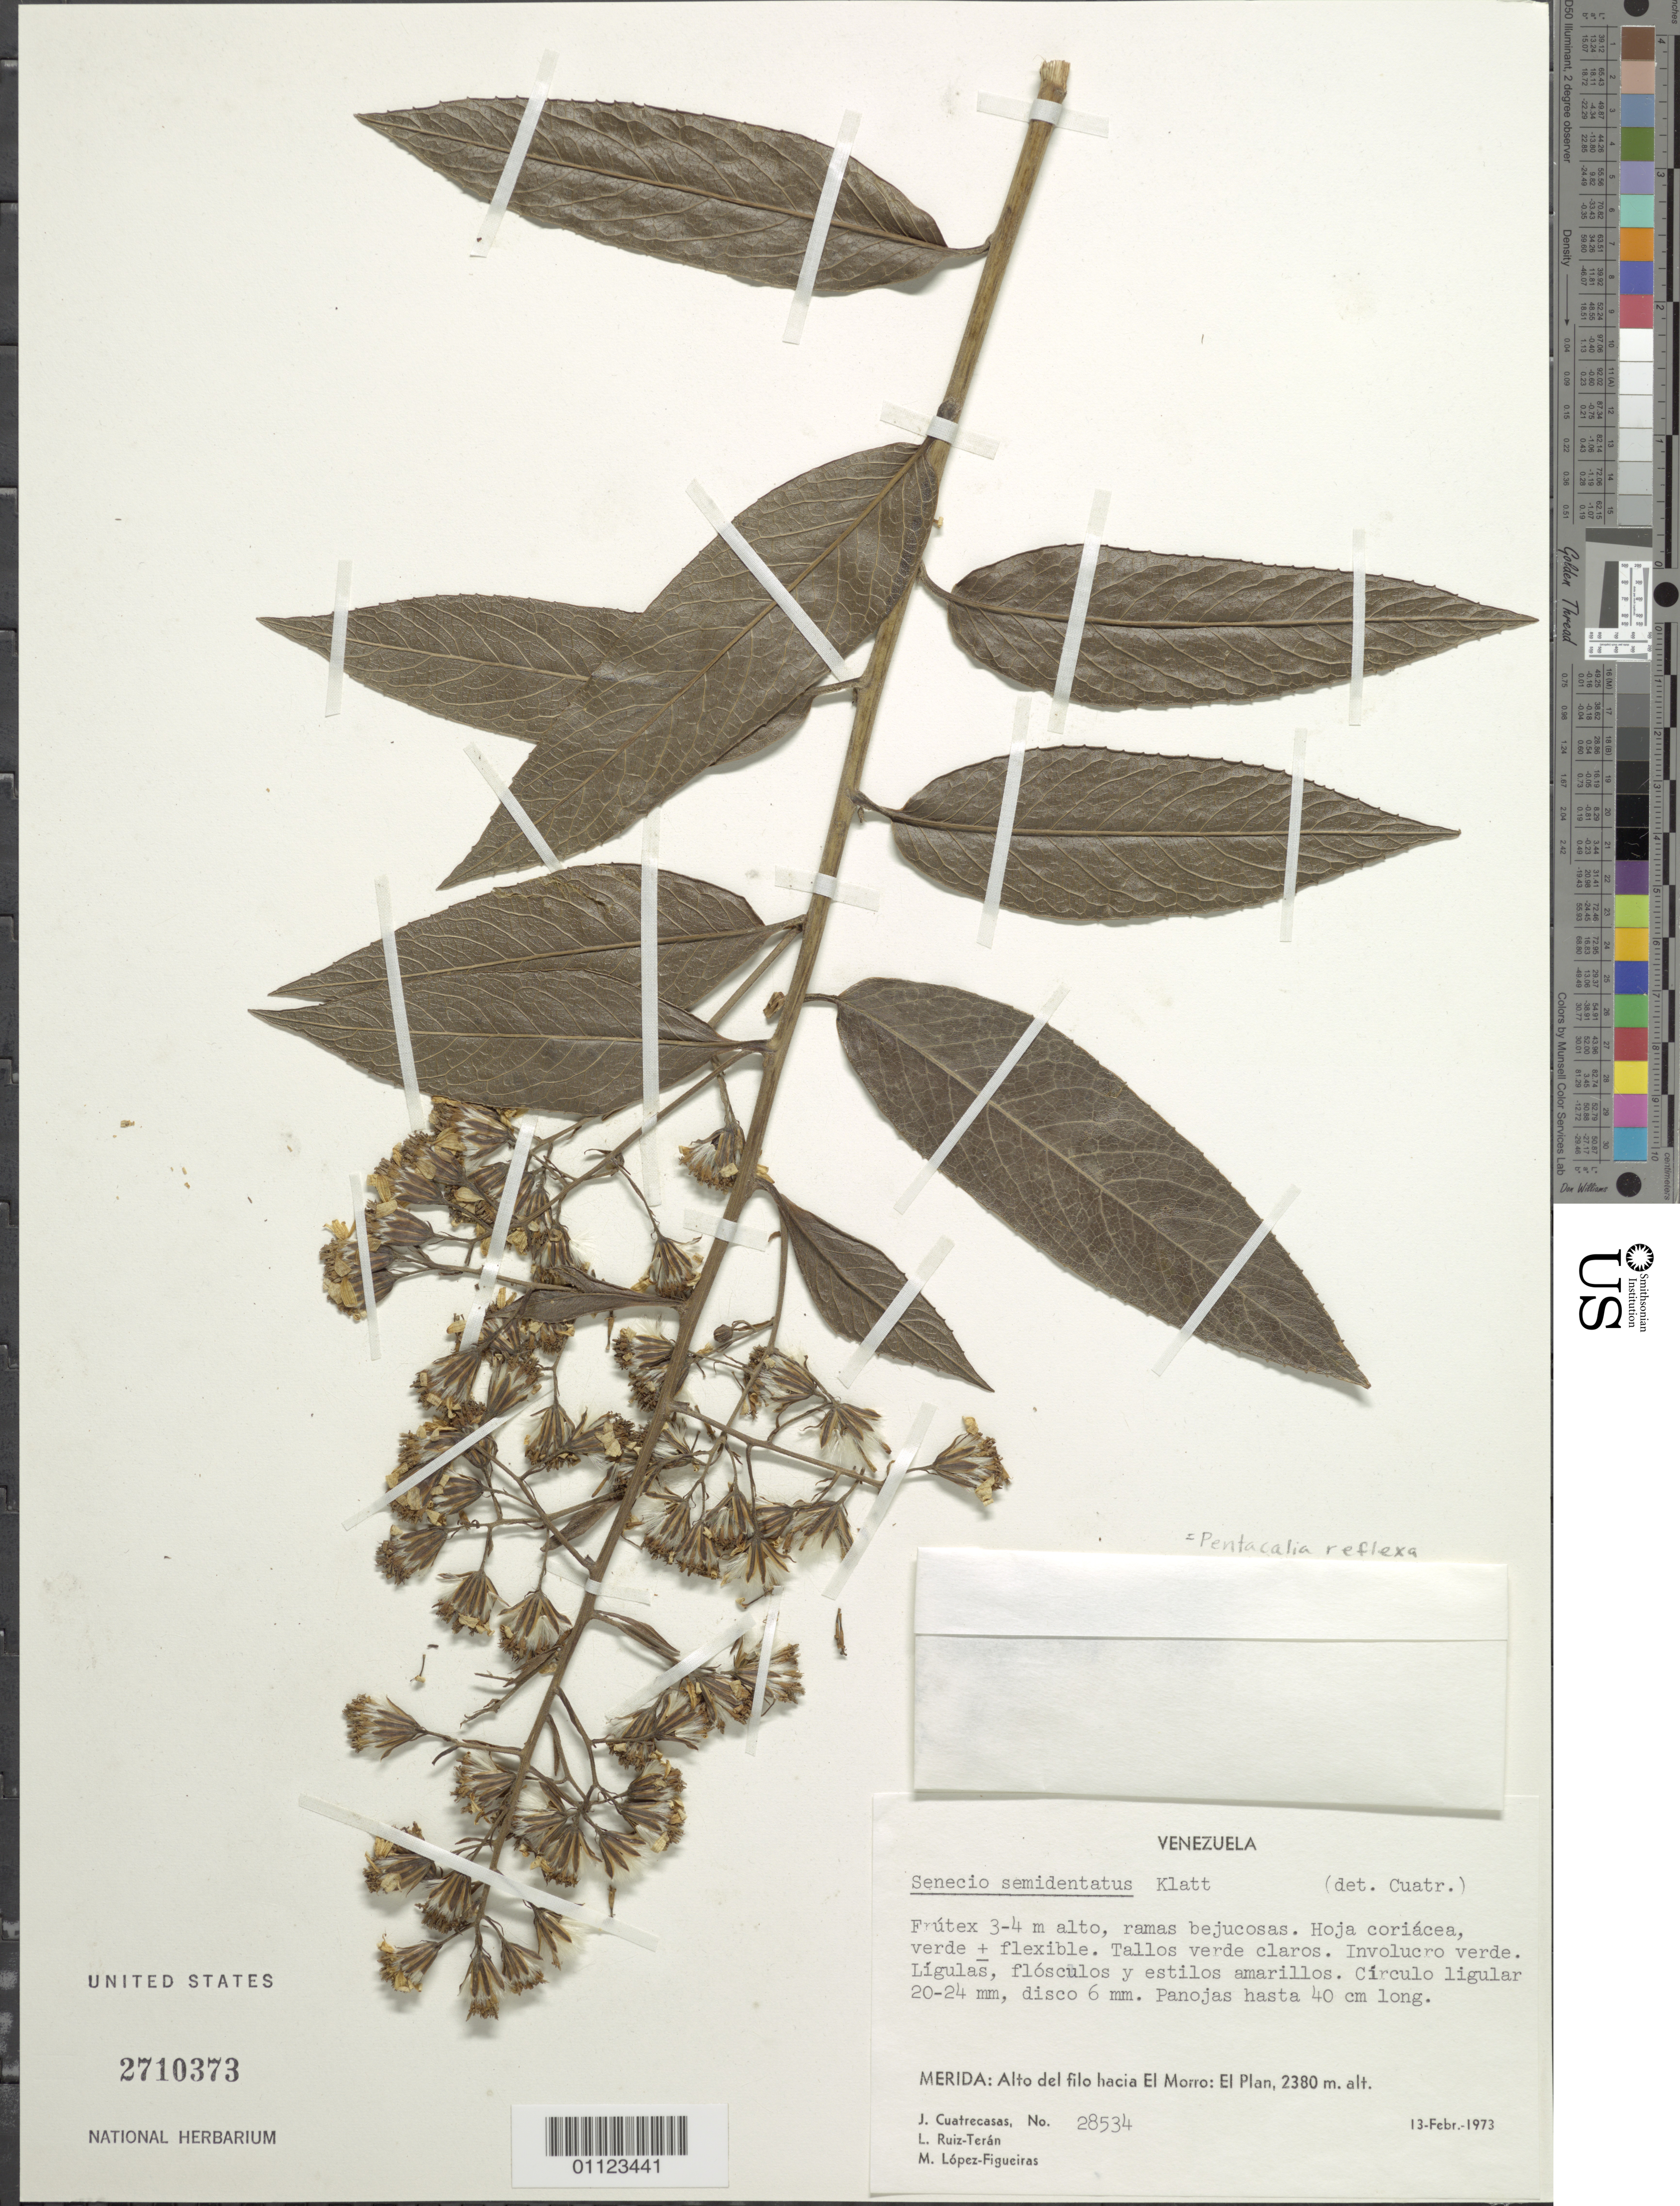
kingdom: Plantae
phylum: Tracheophyta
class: Magnoliopsida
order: Asterales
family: Asteraceae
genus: Pentacalia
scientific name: Pentacalia reflexa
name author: (Kunth) Cuatrec.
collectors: J. Cuatrecasas, L. E. Ruíz-Terán & M. López Figueiras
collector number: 28534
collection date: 1973-02-13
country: Venezuela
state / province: Mérida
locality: Alto del filo hacia El Morro: El Plan.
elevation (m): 2380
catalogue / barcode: US 2710373